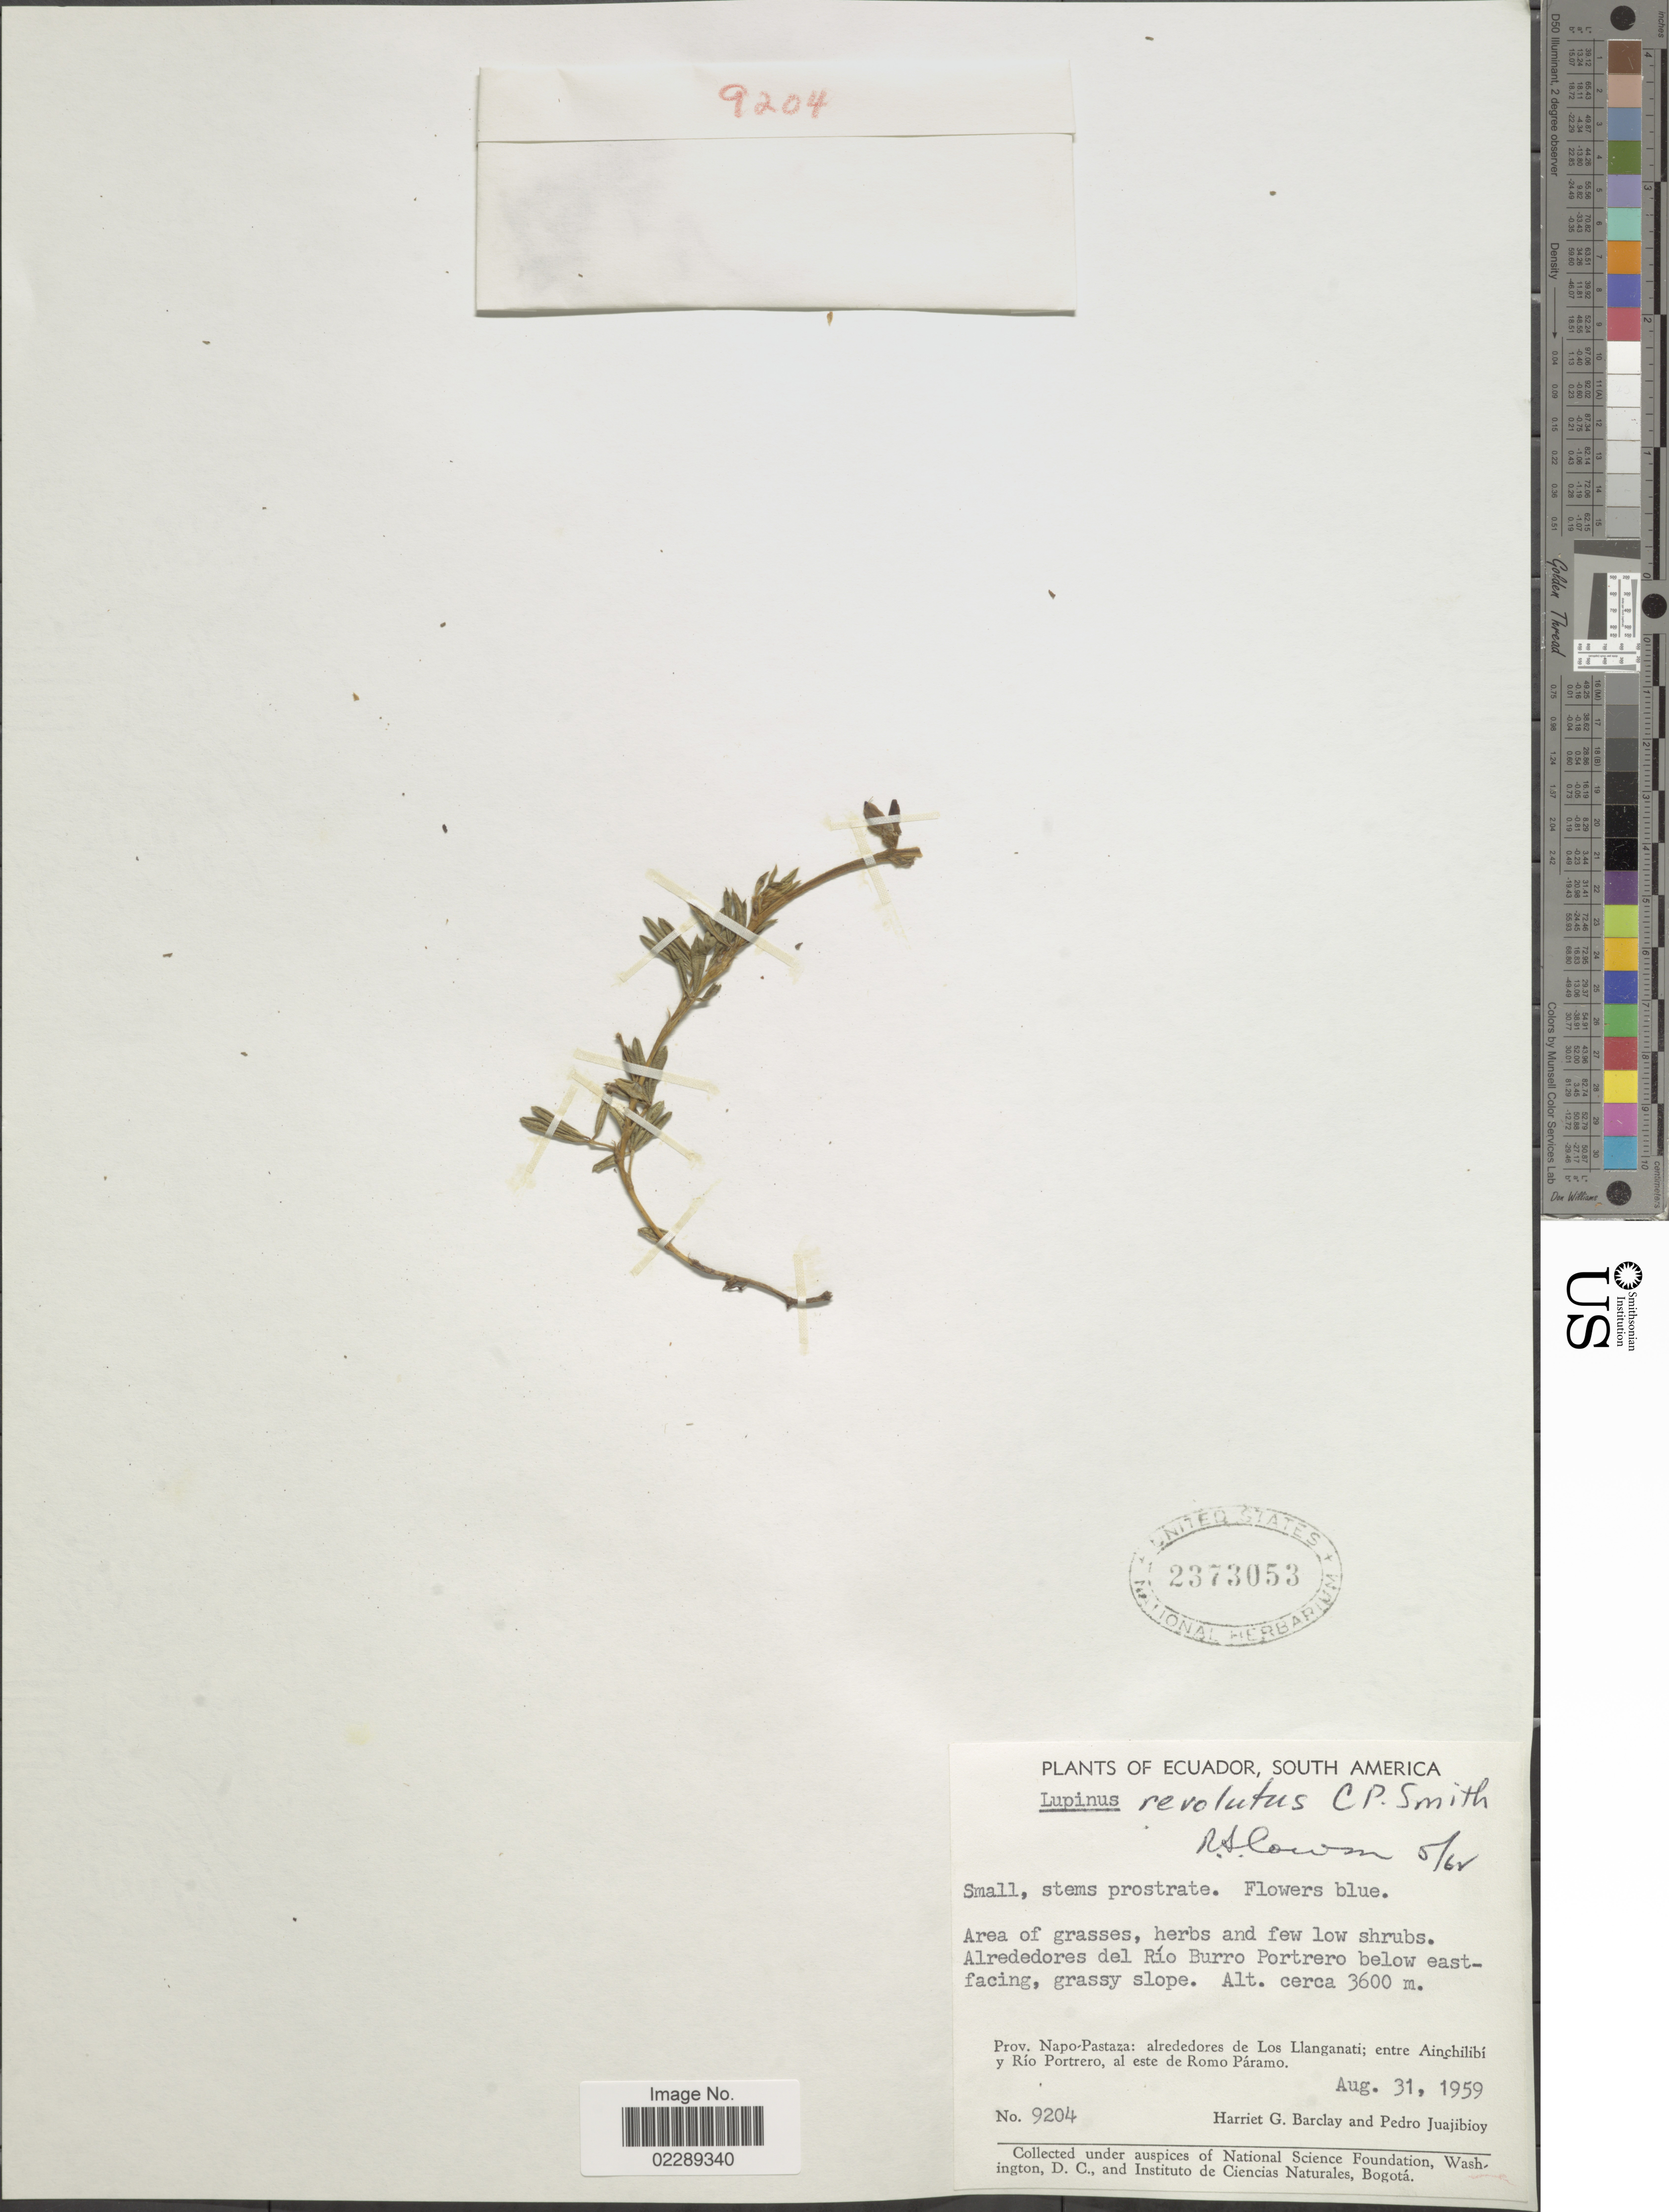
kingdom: Plantae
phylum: Tracheophyta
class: Magnoliopsida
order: Fabales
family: Fabaceae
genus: Lupinus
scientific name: Lupinus revolutus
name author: C.P. Sm.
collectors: H. G. Barclay & P. Juajibioy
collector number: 9204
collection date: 1959-08-31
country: Ecuador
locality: Alrededores del Río Burro Portrero below east-facing, grassy slope. Prov. Napo-Pastaza: alrededores de Los Llanganati; entre Anchilibí y Río Portrero, al este de Romo Páramo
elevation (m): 3600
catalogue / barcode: US 2373053